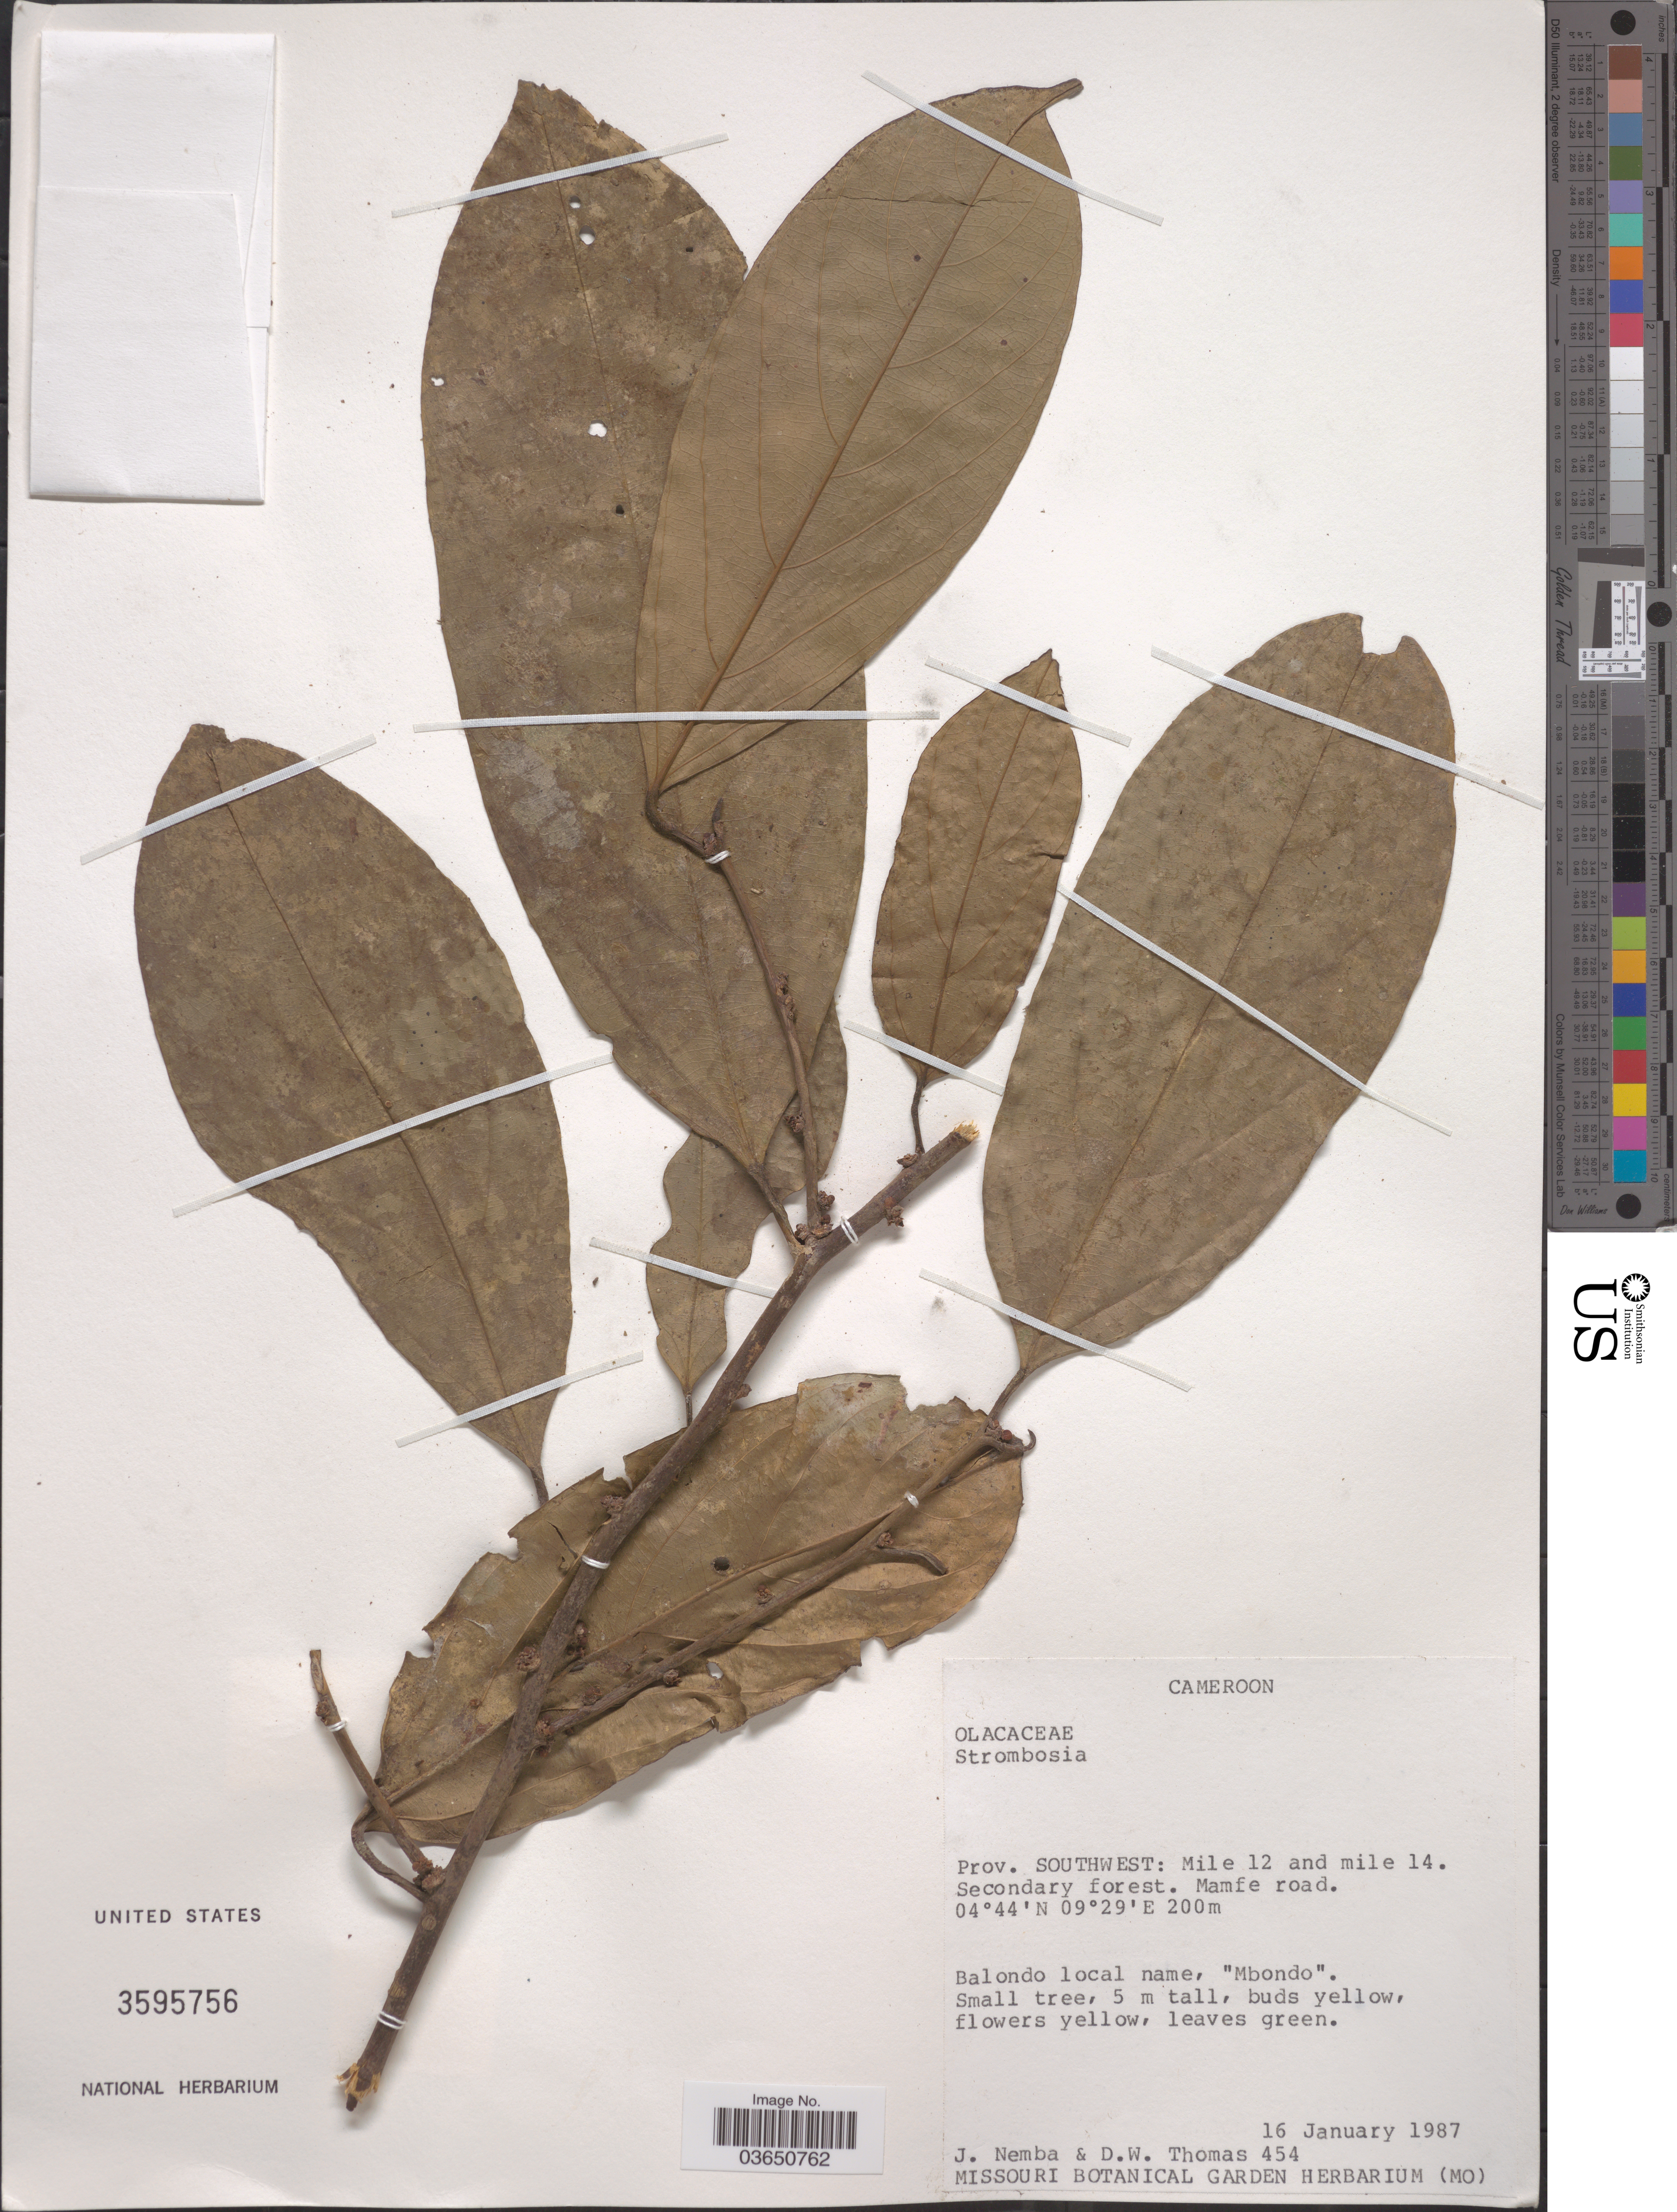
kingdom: Plantae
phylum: Tracheophyta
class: Magnoliopsida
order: Santalales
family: Strombosiaceae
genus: Strombosia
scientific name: Strombosia sp.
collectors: J. Nemba & D. W. Thomas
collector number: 454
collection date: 1987-01-16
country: Cameroon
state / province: Sud-Ouest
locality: Prov. Southwest: Mile 12 and Mile 14. Mamfe road.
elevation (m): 200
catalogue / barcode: US 3595756